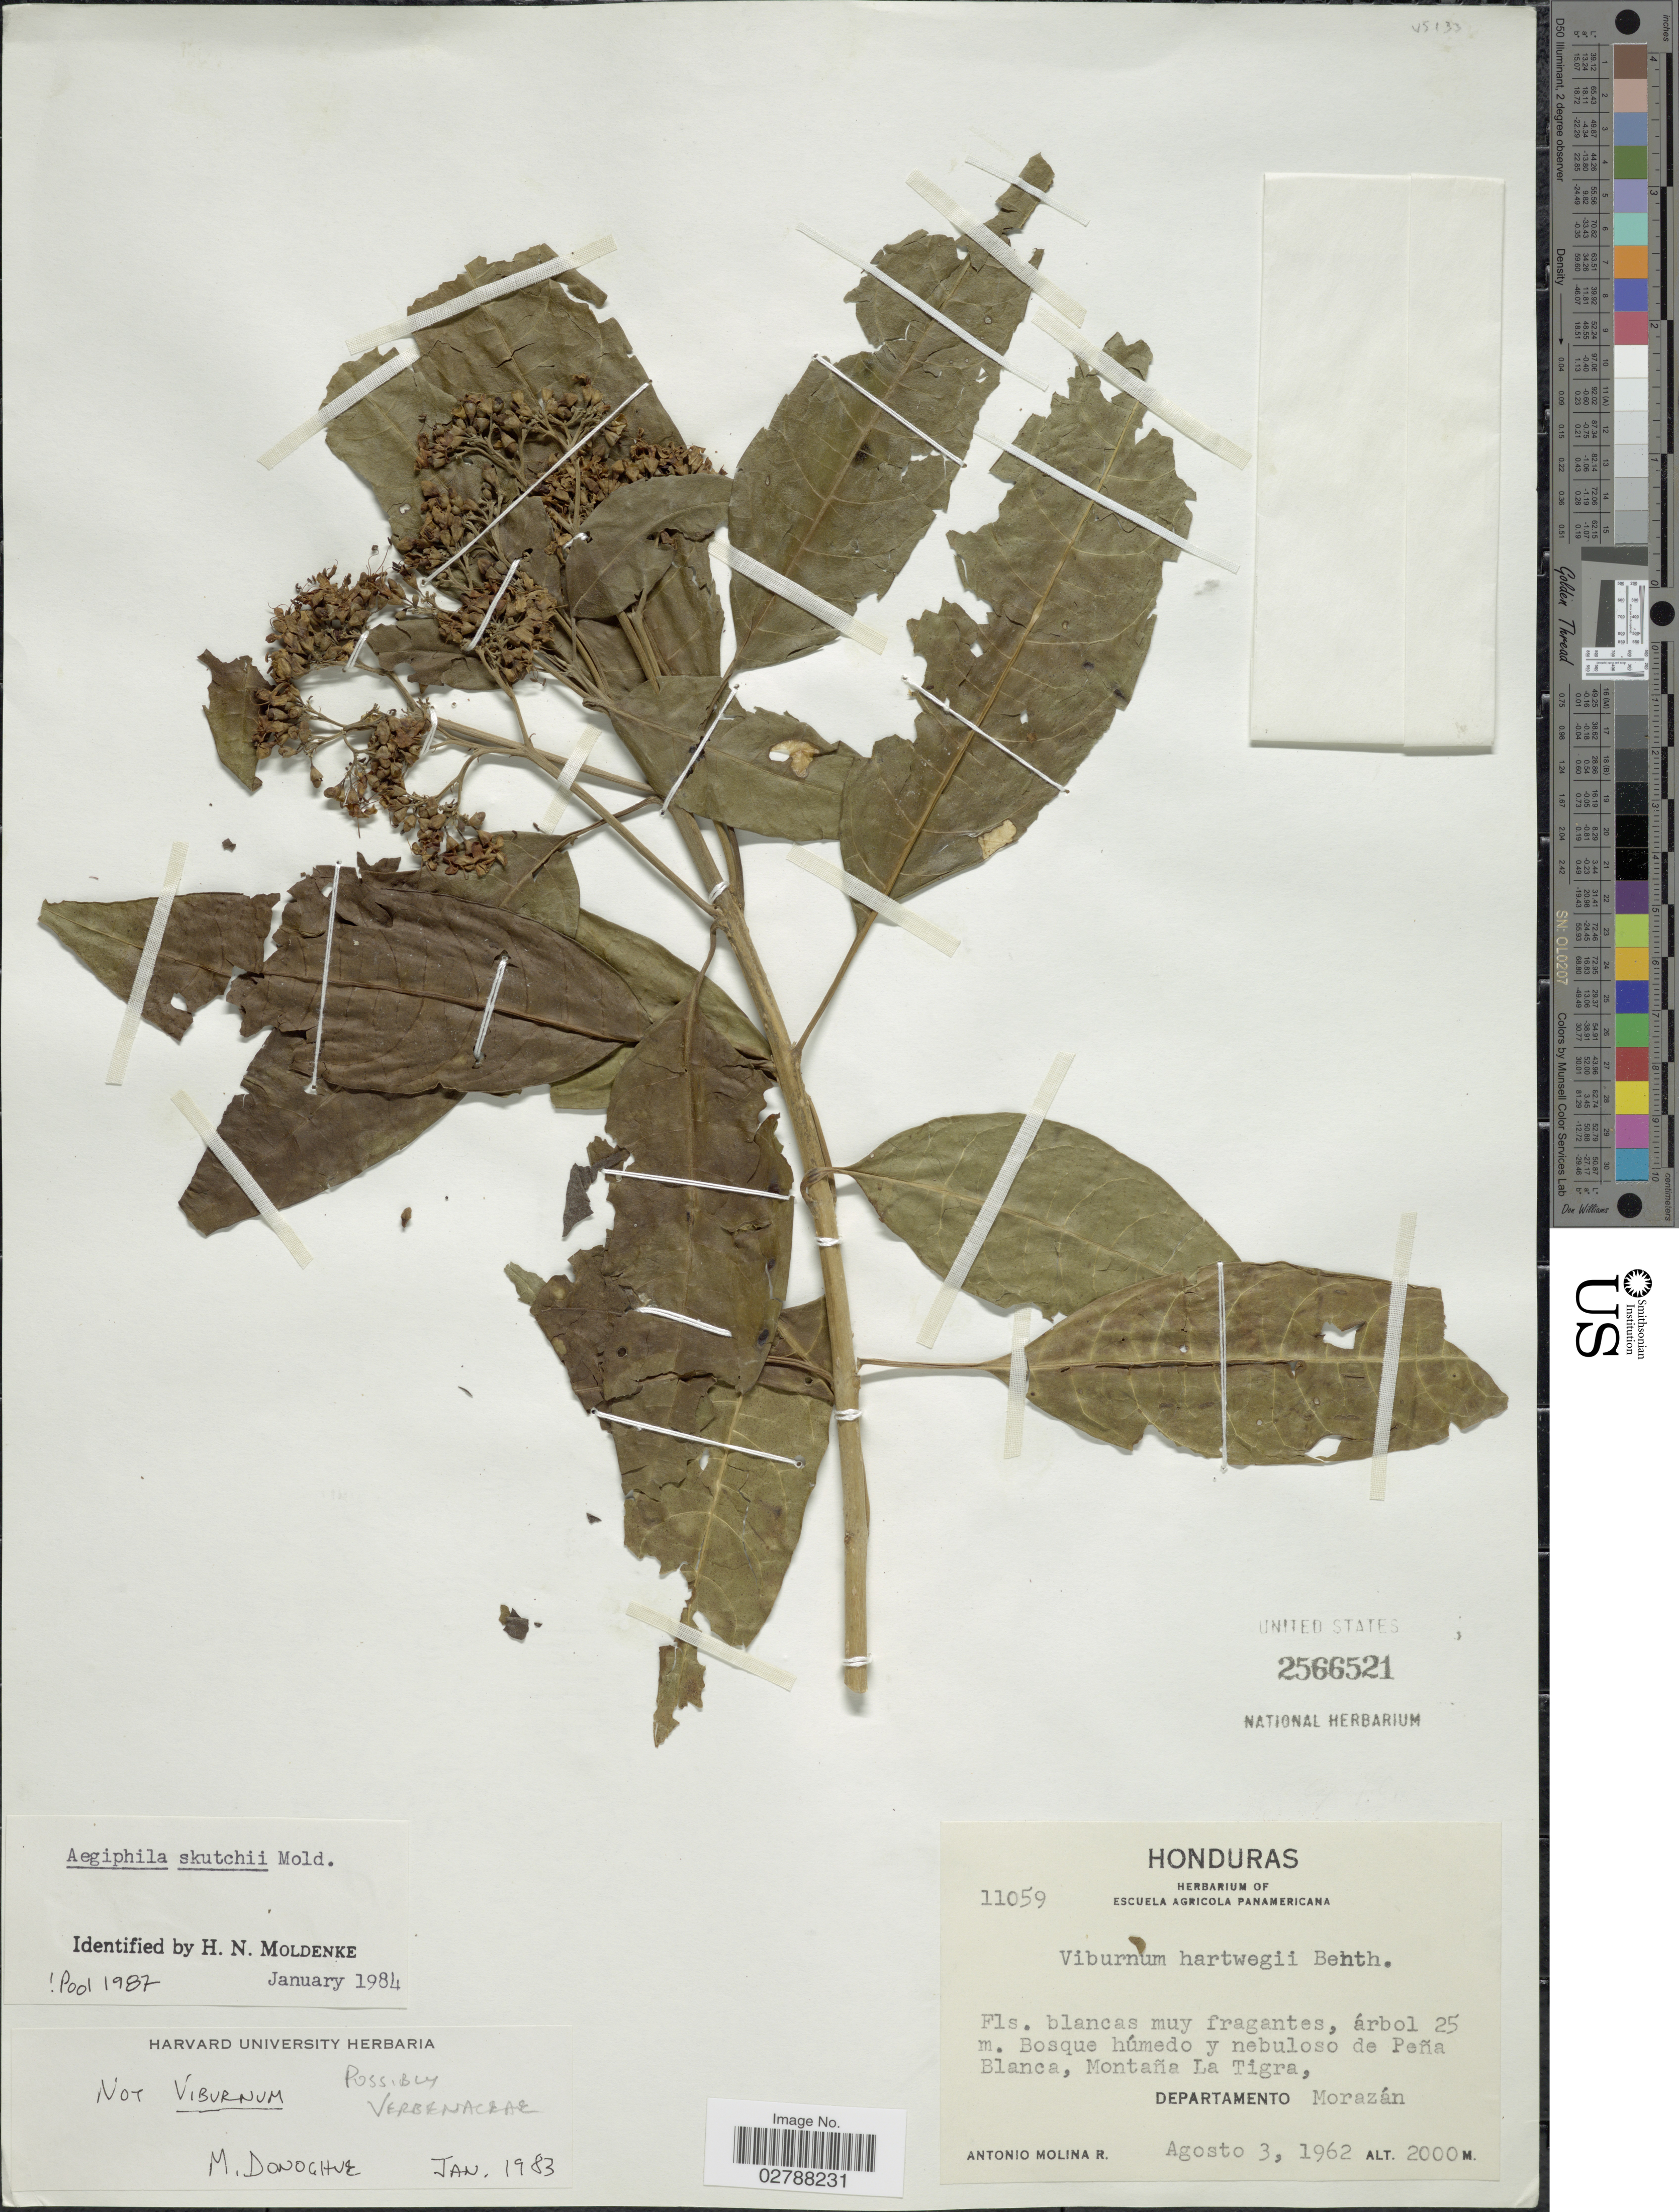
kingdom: Plantae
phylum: Tracheophyta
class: Magnoliopsida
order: Lamiales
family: Lamiaceae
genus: Aegiphila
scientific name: Aegiphila skutchii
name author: Moldenke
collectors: A. Molina R.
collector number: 11059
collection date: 1962-08-03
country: Honduras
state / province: Fco. Morazán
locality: Montaña La Tigra.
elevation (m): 2000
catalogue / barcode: US 2566521